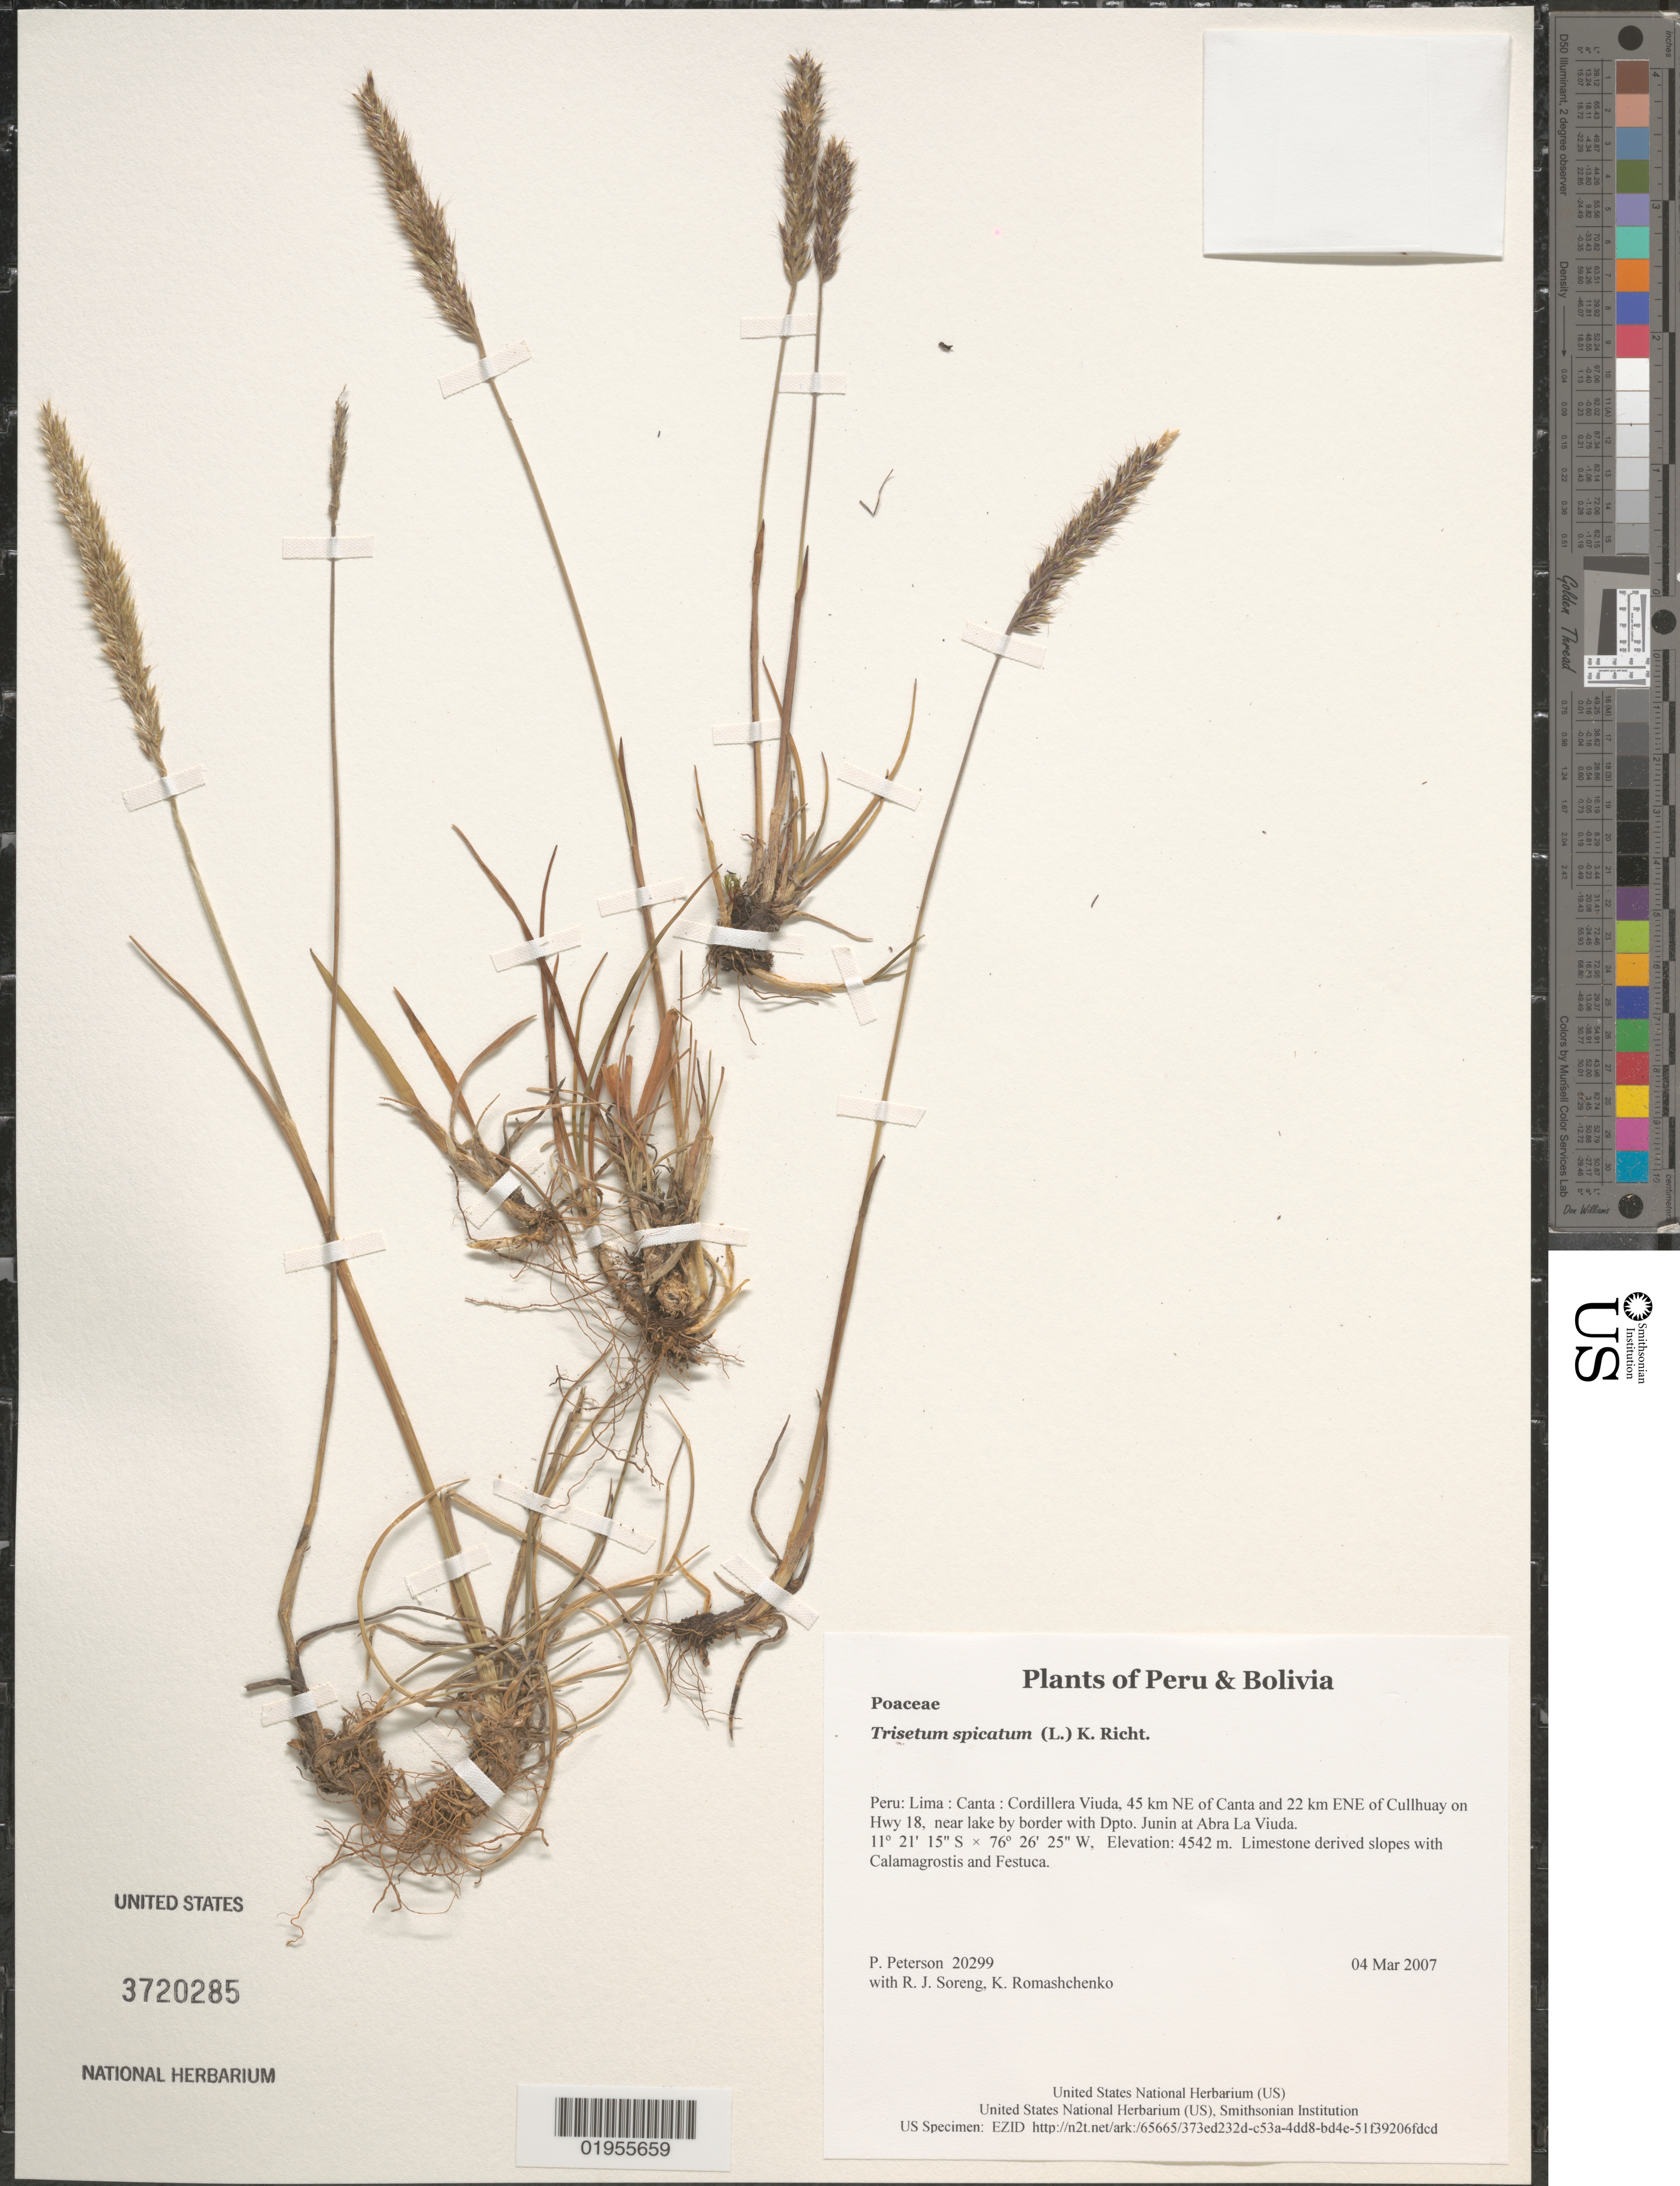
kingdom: Plantae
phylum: Tracheophyta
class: Liliopsida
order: Poales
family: Poaceae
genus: Trisetum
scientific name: Trisetum spicatum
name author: (L.) K. Richt.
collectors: P. M. Peterson, R. J. Soreng & K. Romashchenko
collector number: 20299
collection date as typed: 04 Mar 2007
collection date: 2007-03-04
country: Peru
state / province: Lima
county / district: Canta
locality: Cordillera Viuda, 45 km NE of Canta and 22 km ENE of Cullhuay on Hwy 18, near lake by border with Dpto. Junin at Abra La Viuda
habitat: Limestone derived slopes with Calamagrostis and Festuca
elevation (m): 4542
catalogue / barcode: US 3720285